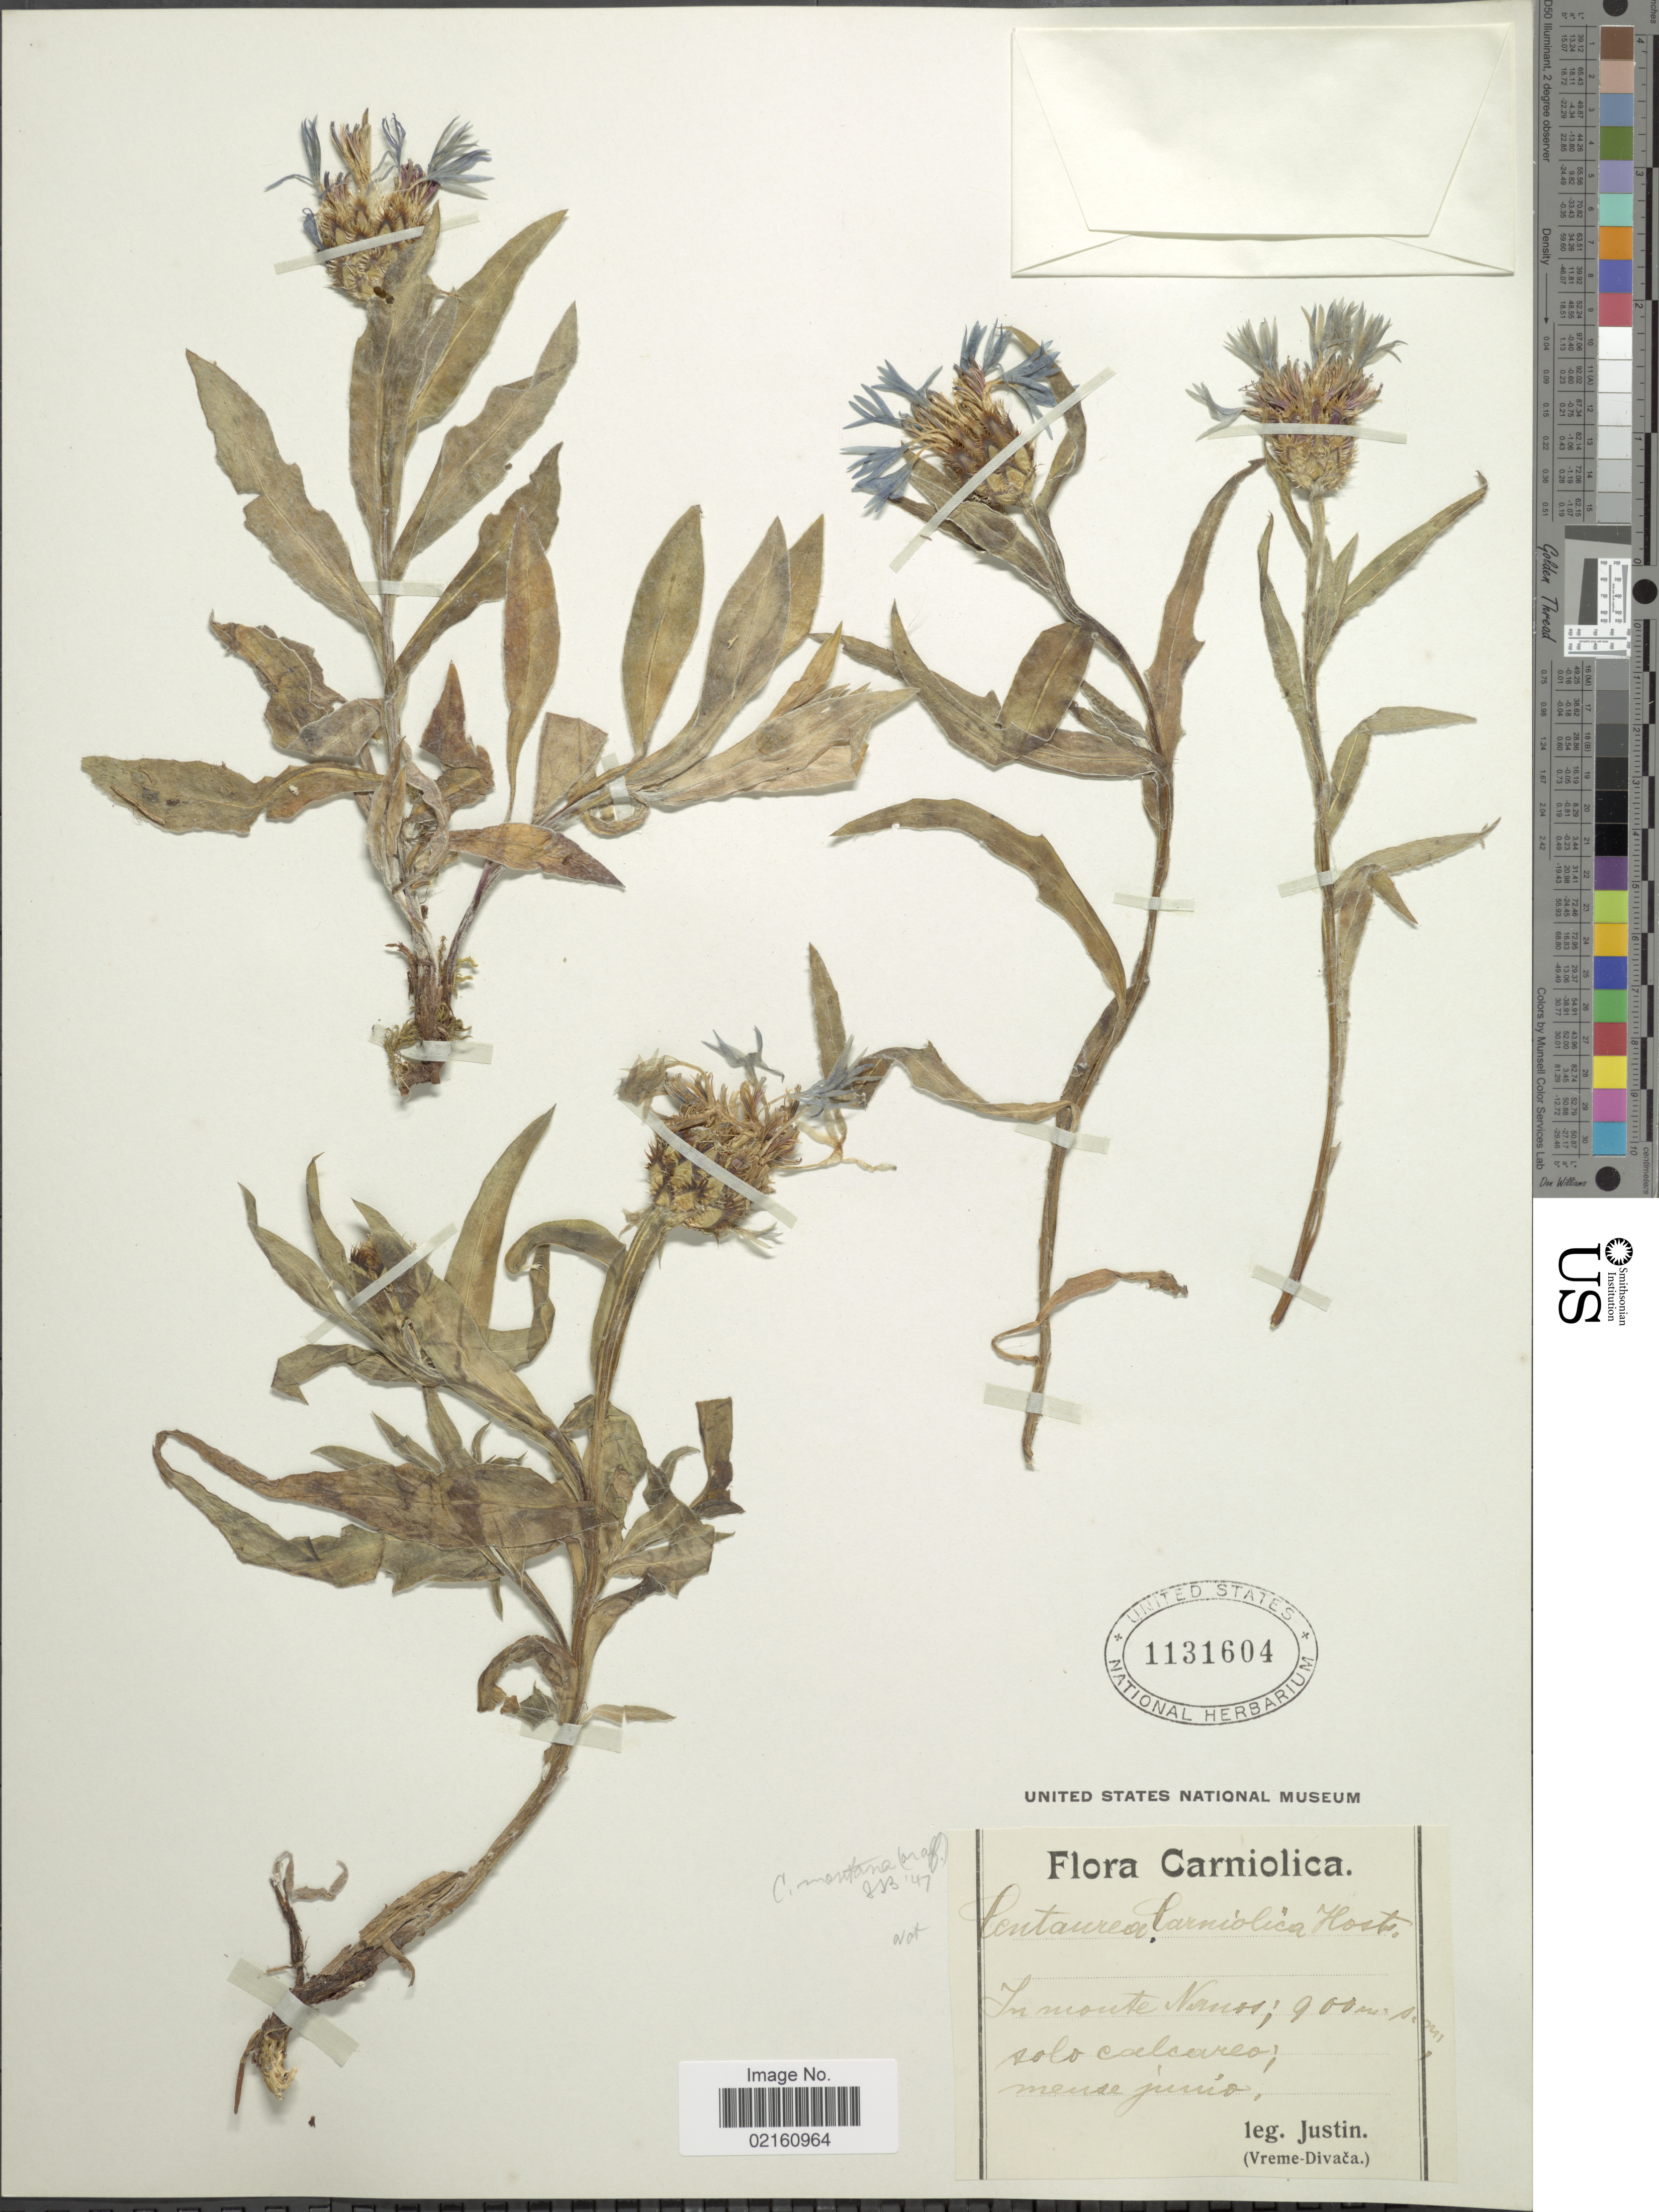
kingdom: Plantae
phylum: Tracheophyta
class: Magnoliopsida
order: Asterales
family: Asteraceae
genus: Centaurea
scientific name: Centaurea nigrescens subsp. vochinensis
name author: (Bernh. ex Rchb.) Nyman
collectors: Justin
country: Slovenia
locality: monte Nauos [interpreted]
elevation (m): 900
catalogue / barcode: US 1131604